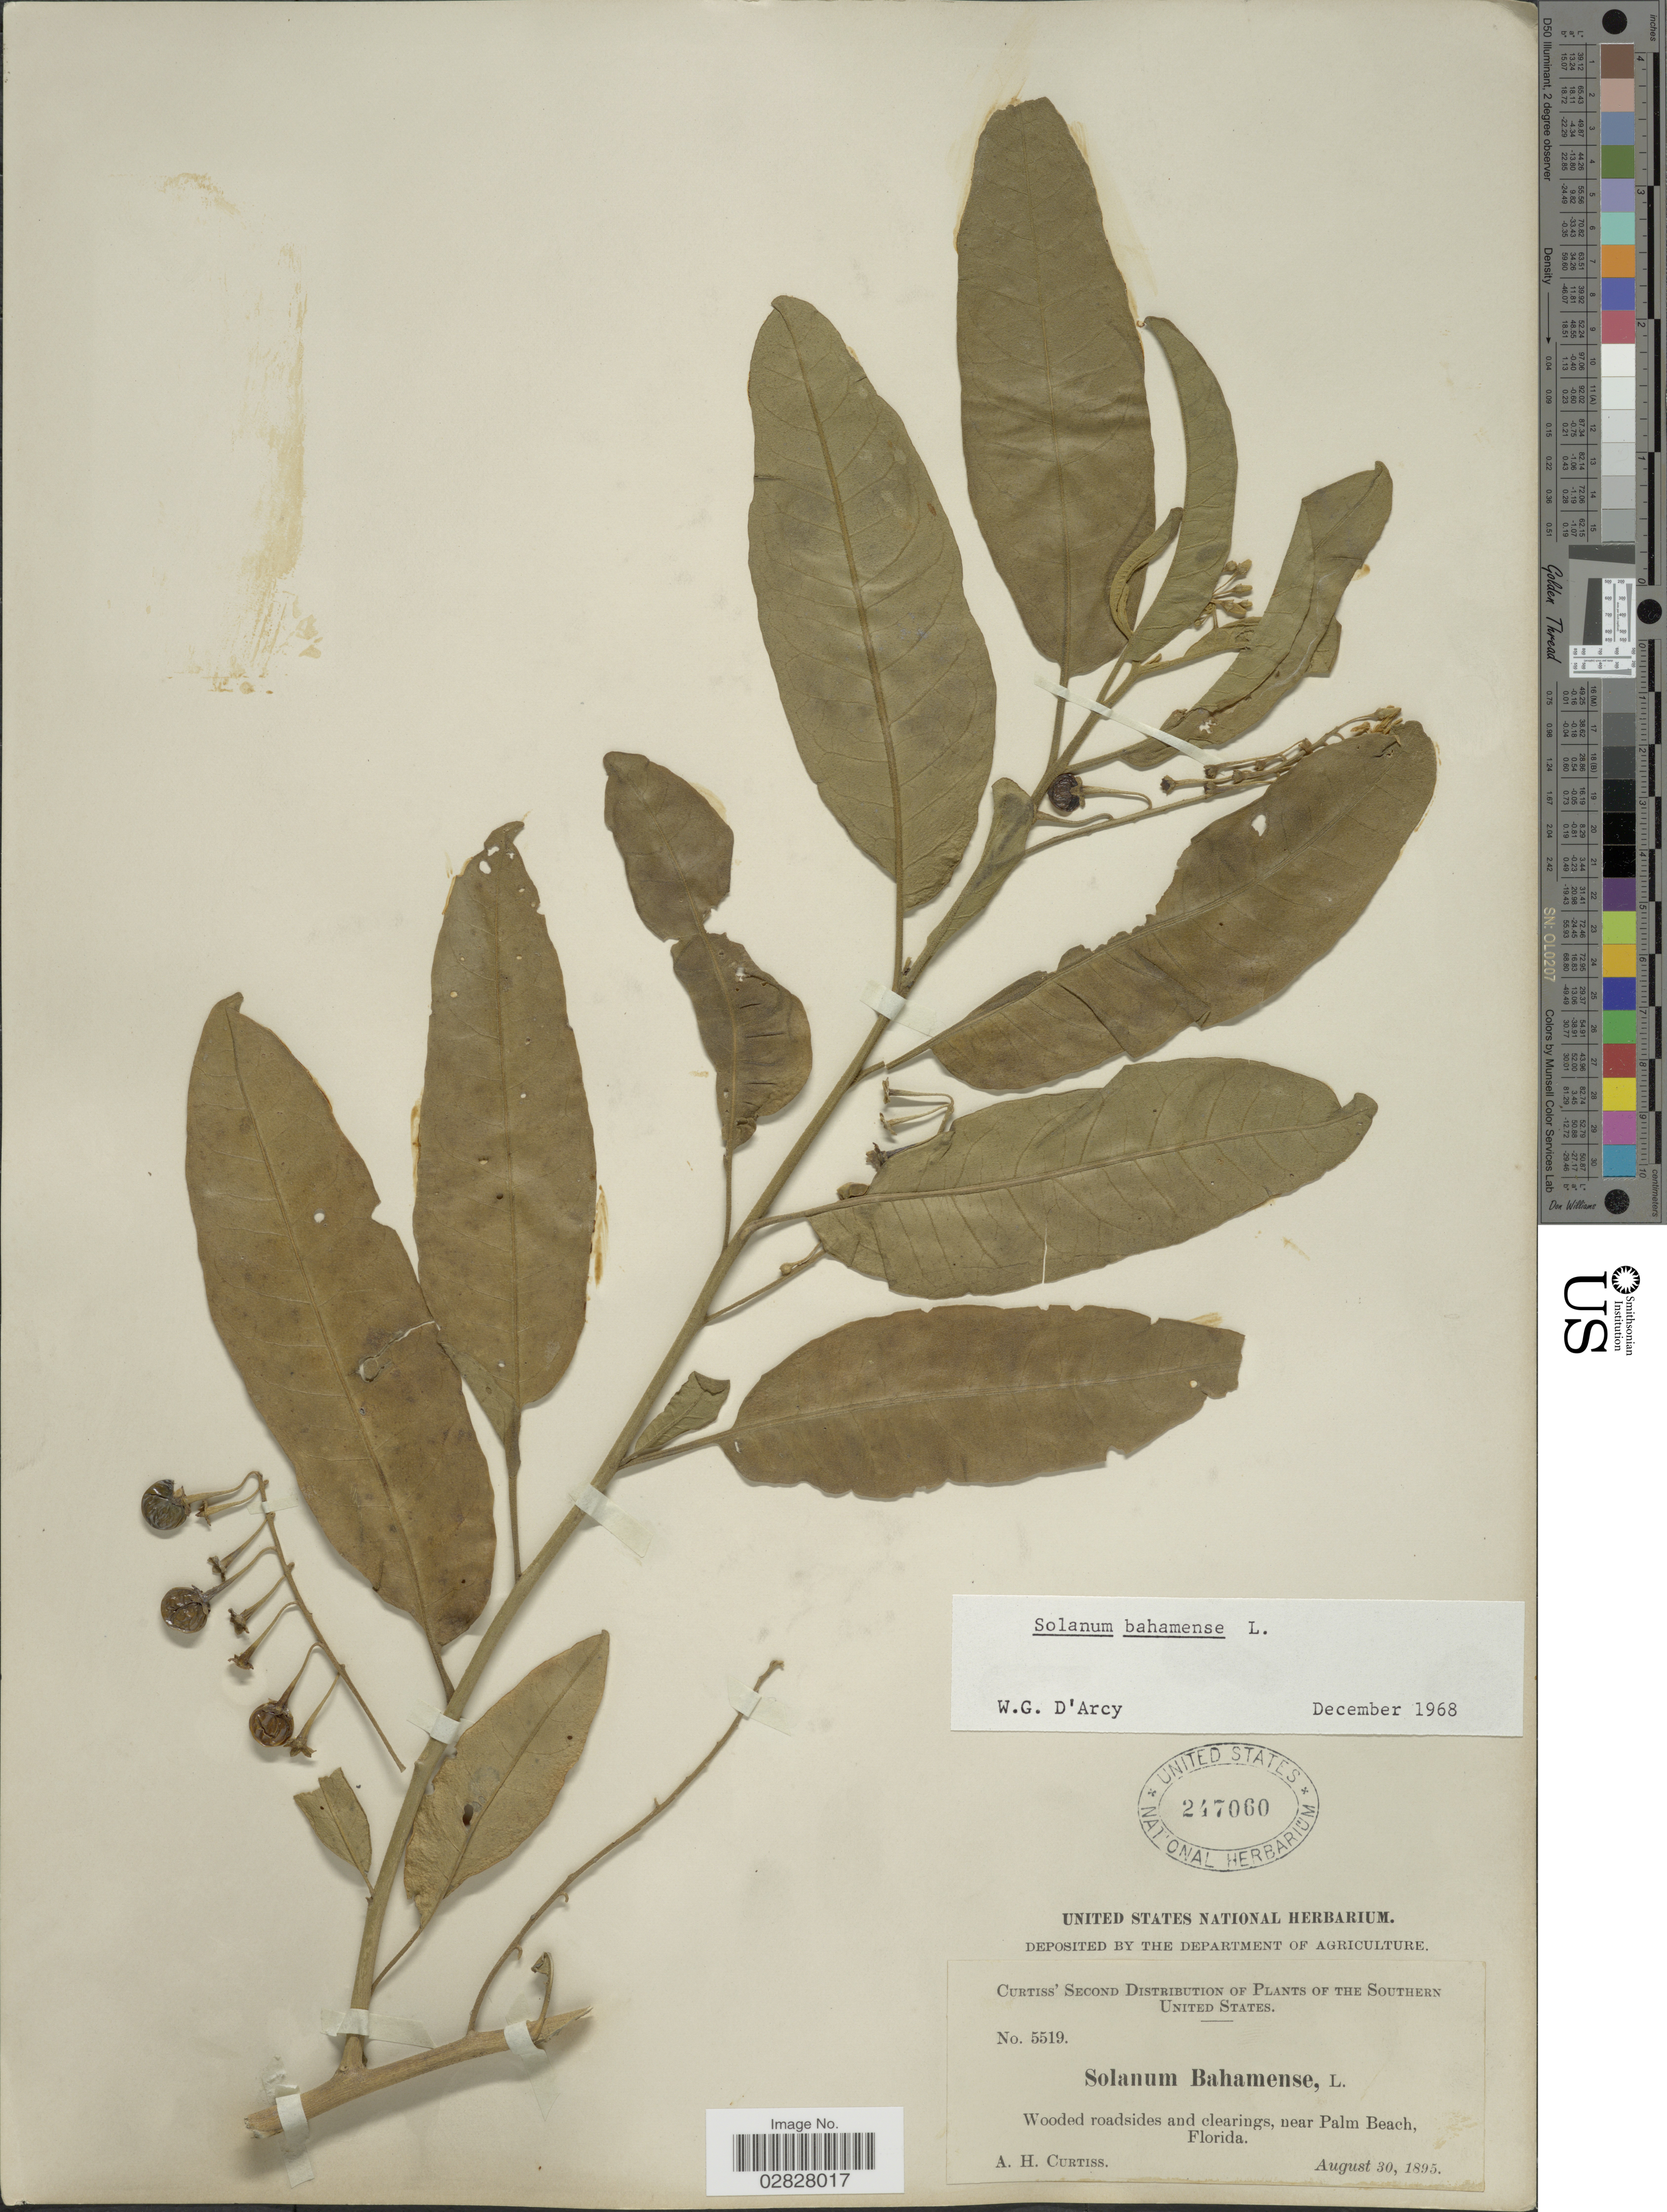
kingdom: Plantae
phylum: Tracheophyta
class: Magnoliopsida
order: Solanales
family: Solanaceae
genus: Solanum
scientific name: Solanum bahamense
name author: L.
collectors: A. H. Curtiss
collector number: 5519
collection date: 1895-08-30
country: United States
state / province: Florida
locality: Southern United States. Wooded roadsides and clearings, near Palm Beach.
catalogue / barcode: US 247060